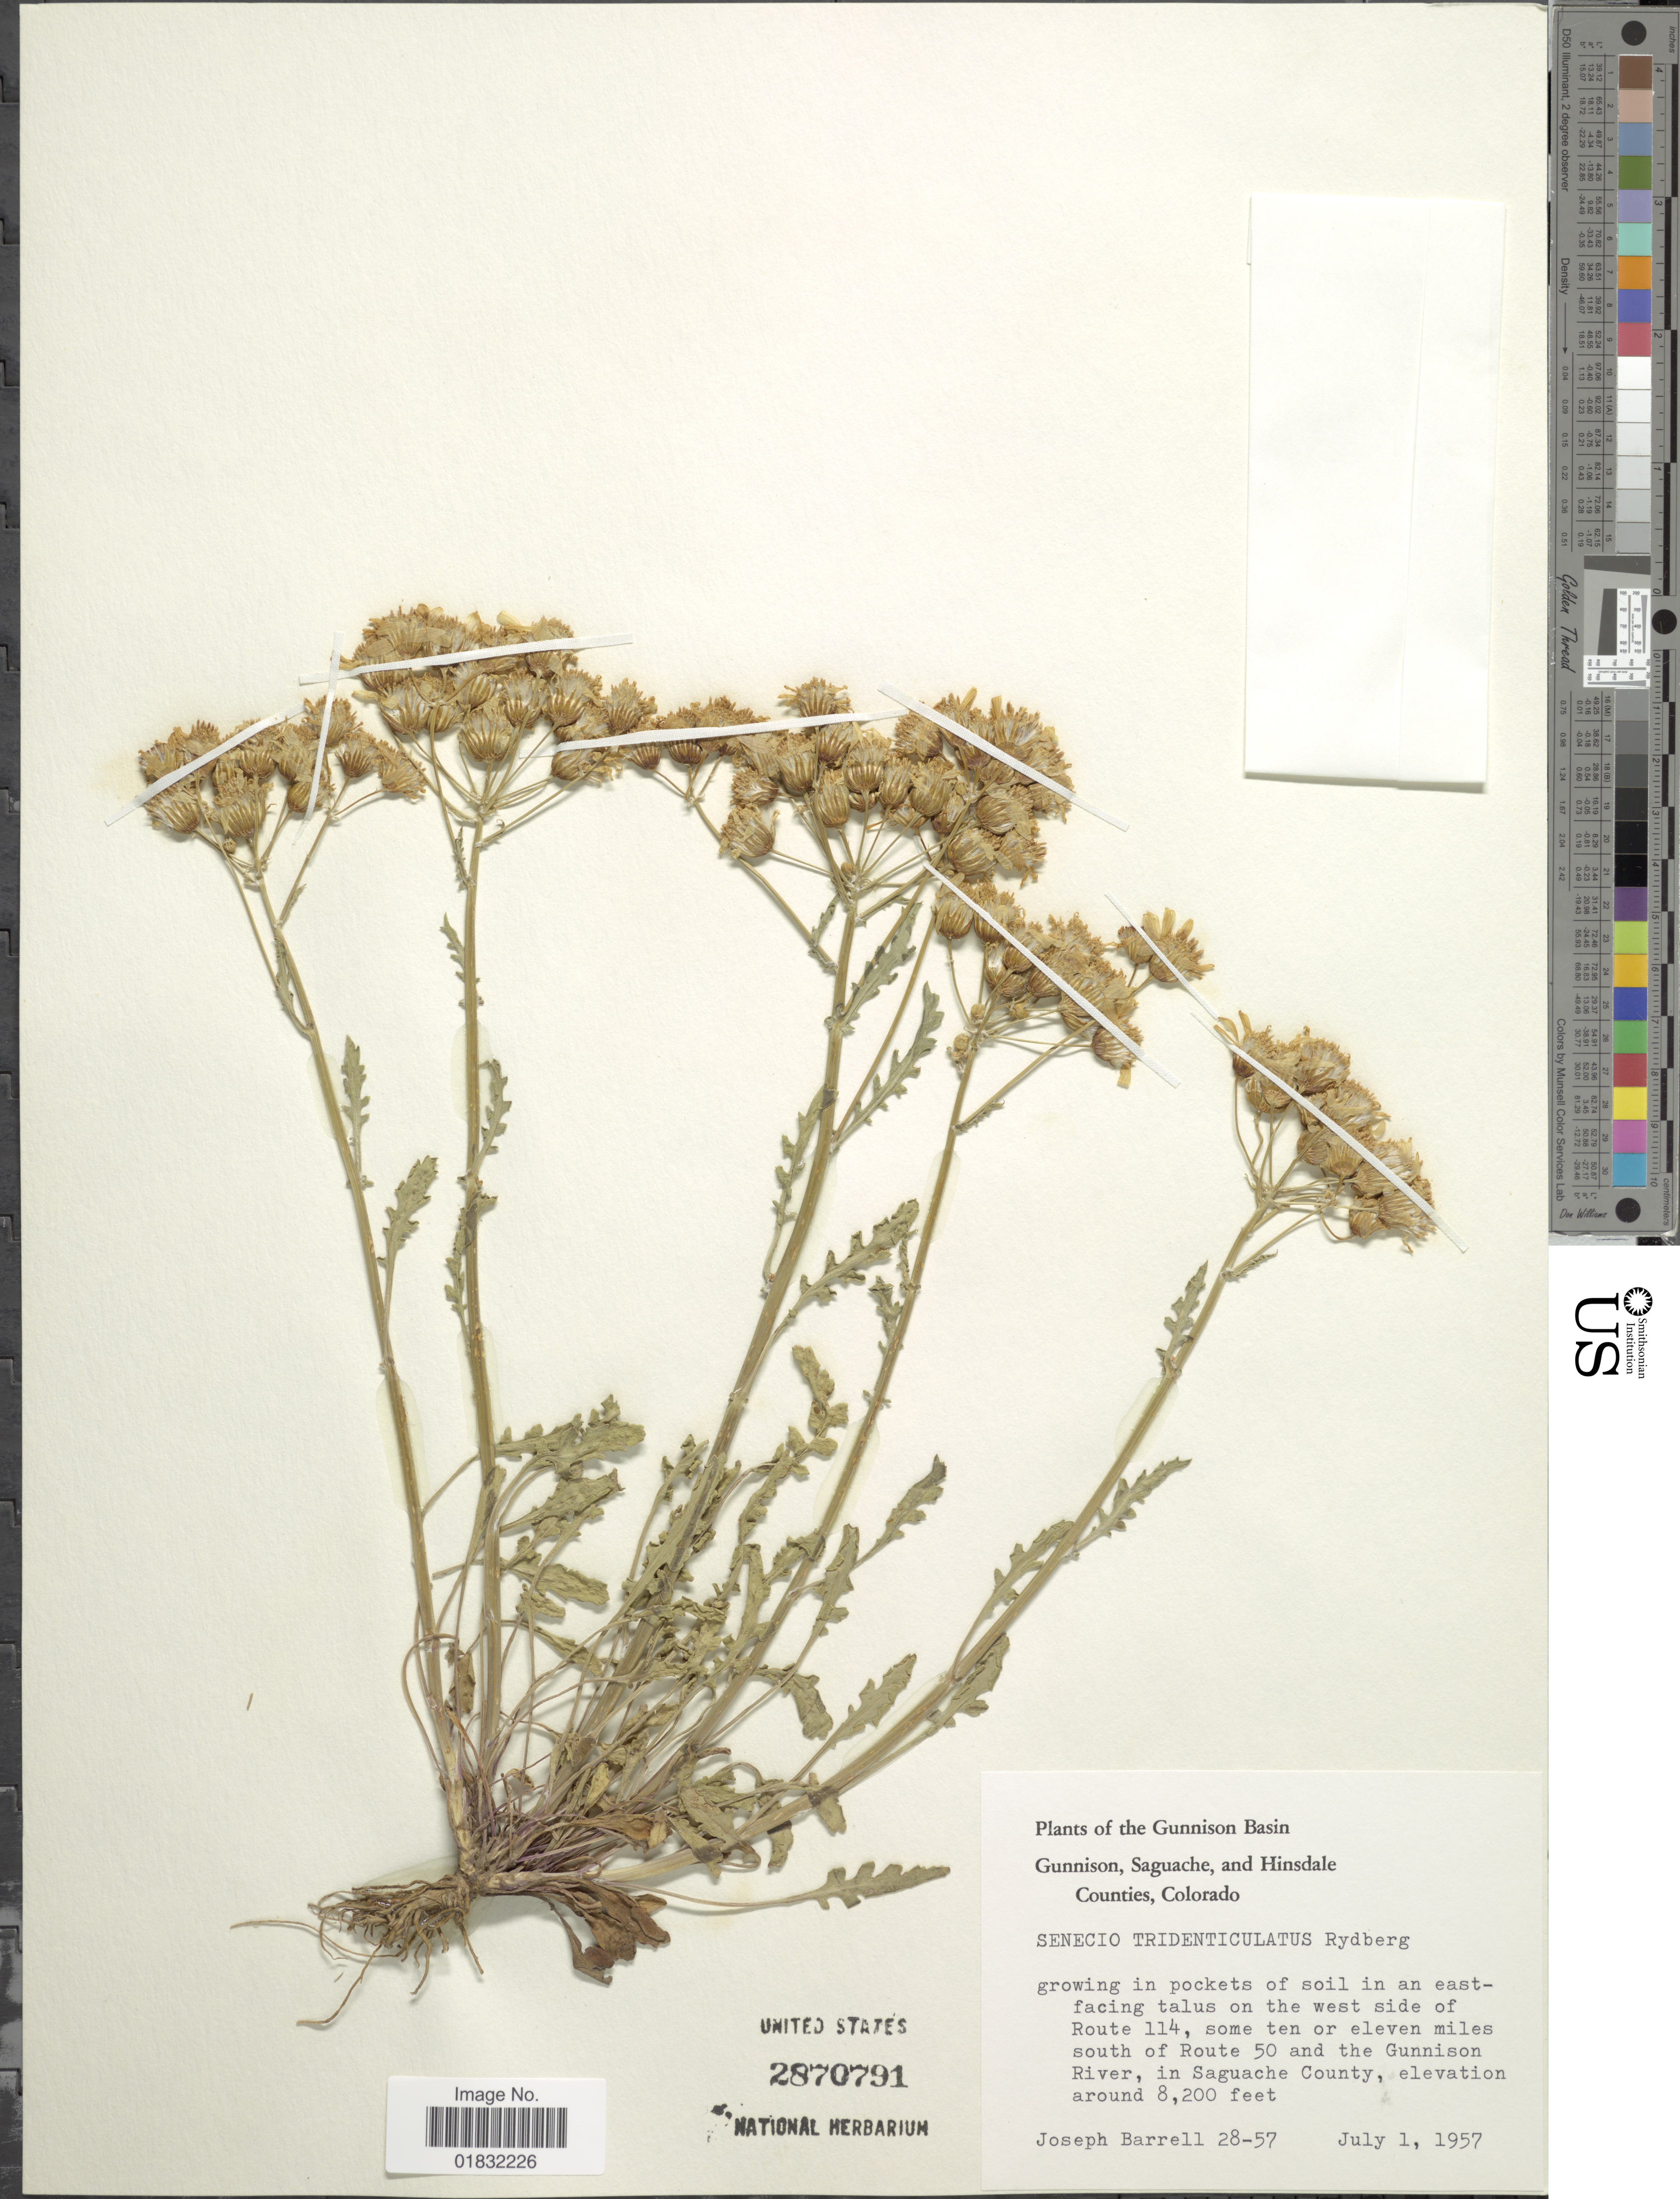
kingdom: Plantae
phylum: Tracheophyta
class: Magnoliopsida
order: Asterales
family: Asteraceae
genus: Packera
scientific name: Packera tridenticulata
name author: (Rydb.) W.A. Weber & Á. Löve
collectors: J. Barrell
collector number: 28-57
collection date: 1957-07-01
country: United States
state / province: Colorado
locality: The Gunnison Basin, Gunnison, Saguache, and Hinsdale Counties, growing in pockets of soil in an east-facing talus on the west side of Route 114, some ten or eleven miles south of Route 50 and the Gunnison River, in Saguache County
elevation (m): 2499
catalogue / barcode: US 2870791